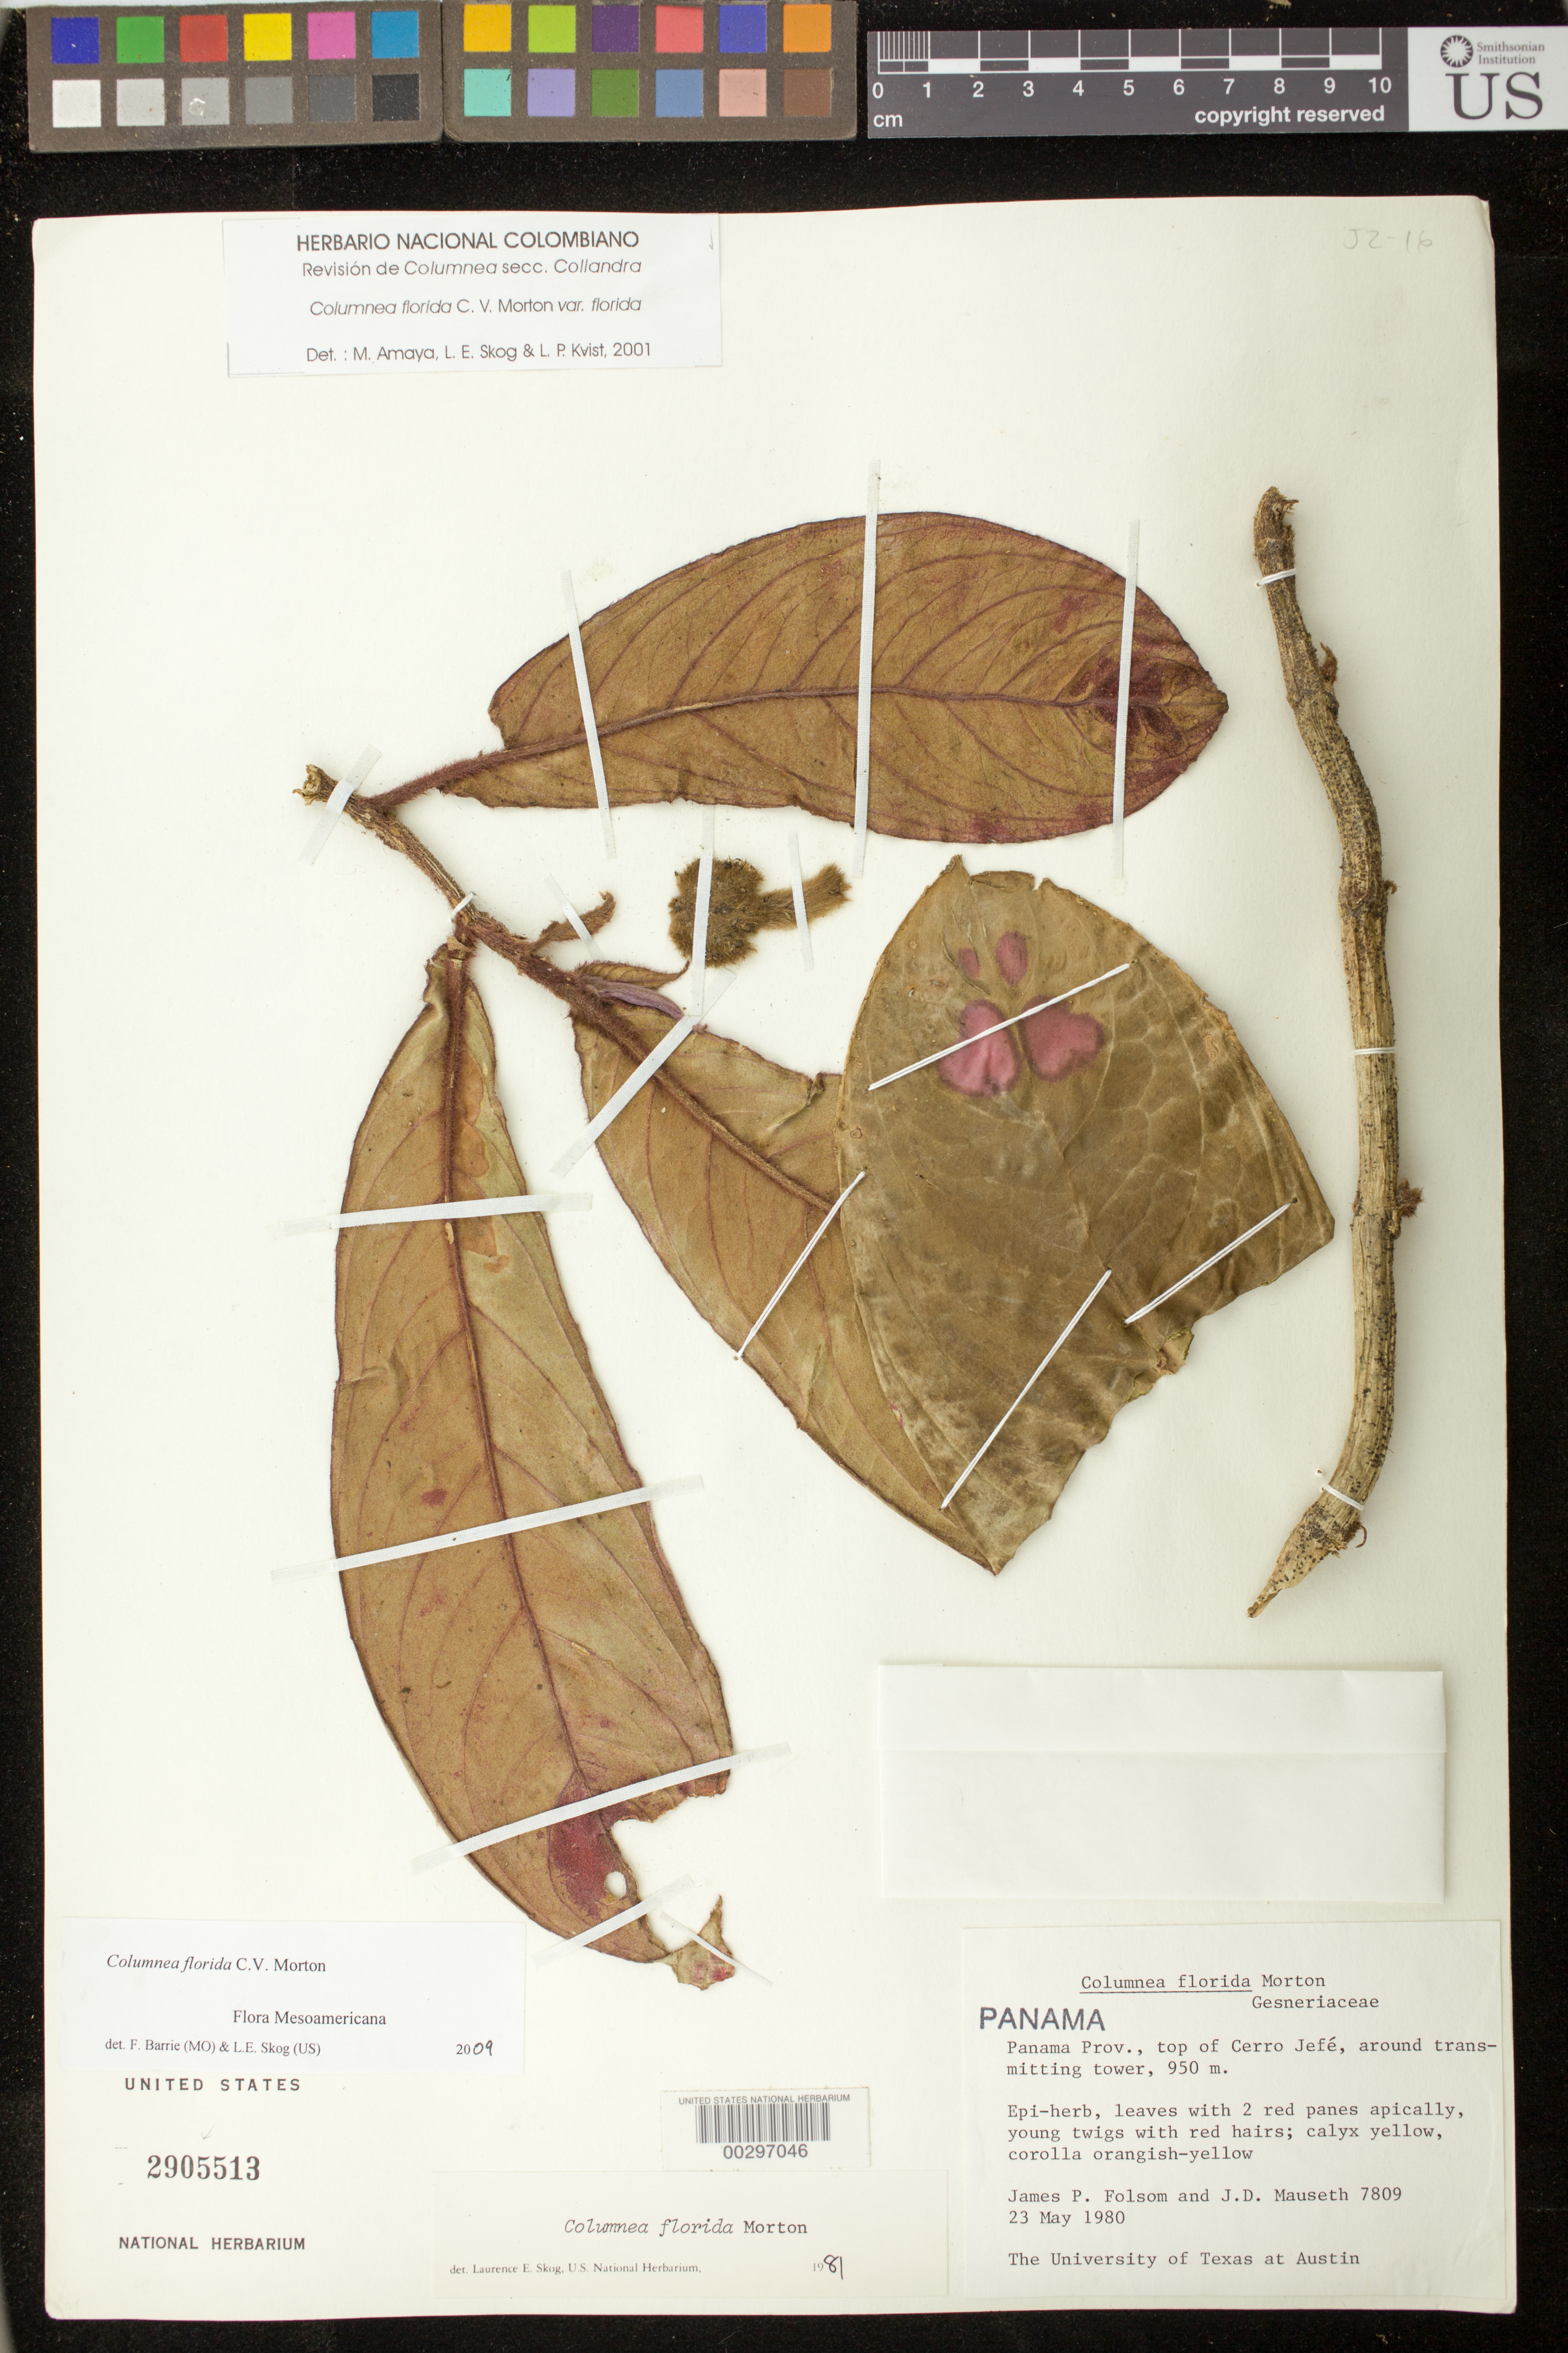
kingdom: Plantae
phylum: Tracheophyta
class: Magnoliopsida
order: Lamiales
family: Gesneriaceae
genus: Columnea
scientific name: Columnea florida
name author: C.V. Morton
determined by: Amaya-Márquez, M.; et al.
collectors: J. P. Folsom & J. Mauseth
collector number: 7809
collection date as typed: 23 May 1980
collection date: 1980-05-23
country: Panama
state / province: Panamá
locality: Top of Cerro Jefe, around transmitting tower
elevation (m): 950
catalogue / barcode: US 2905513